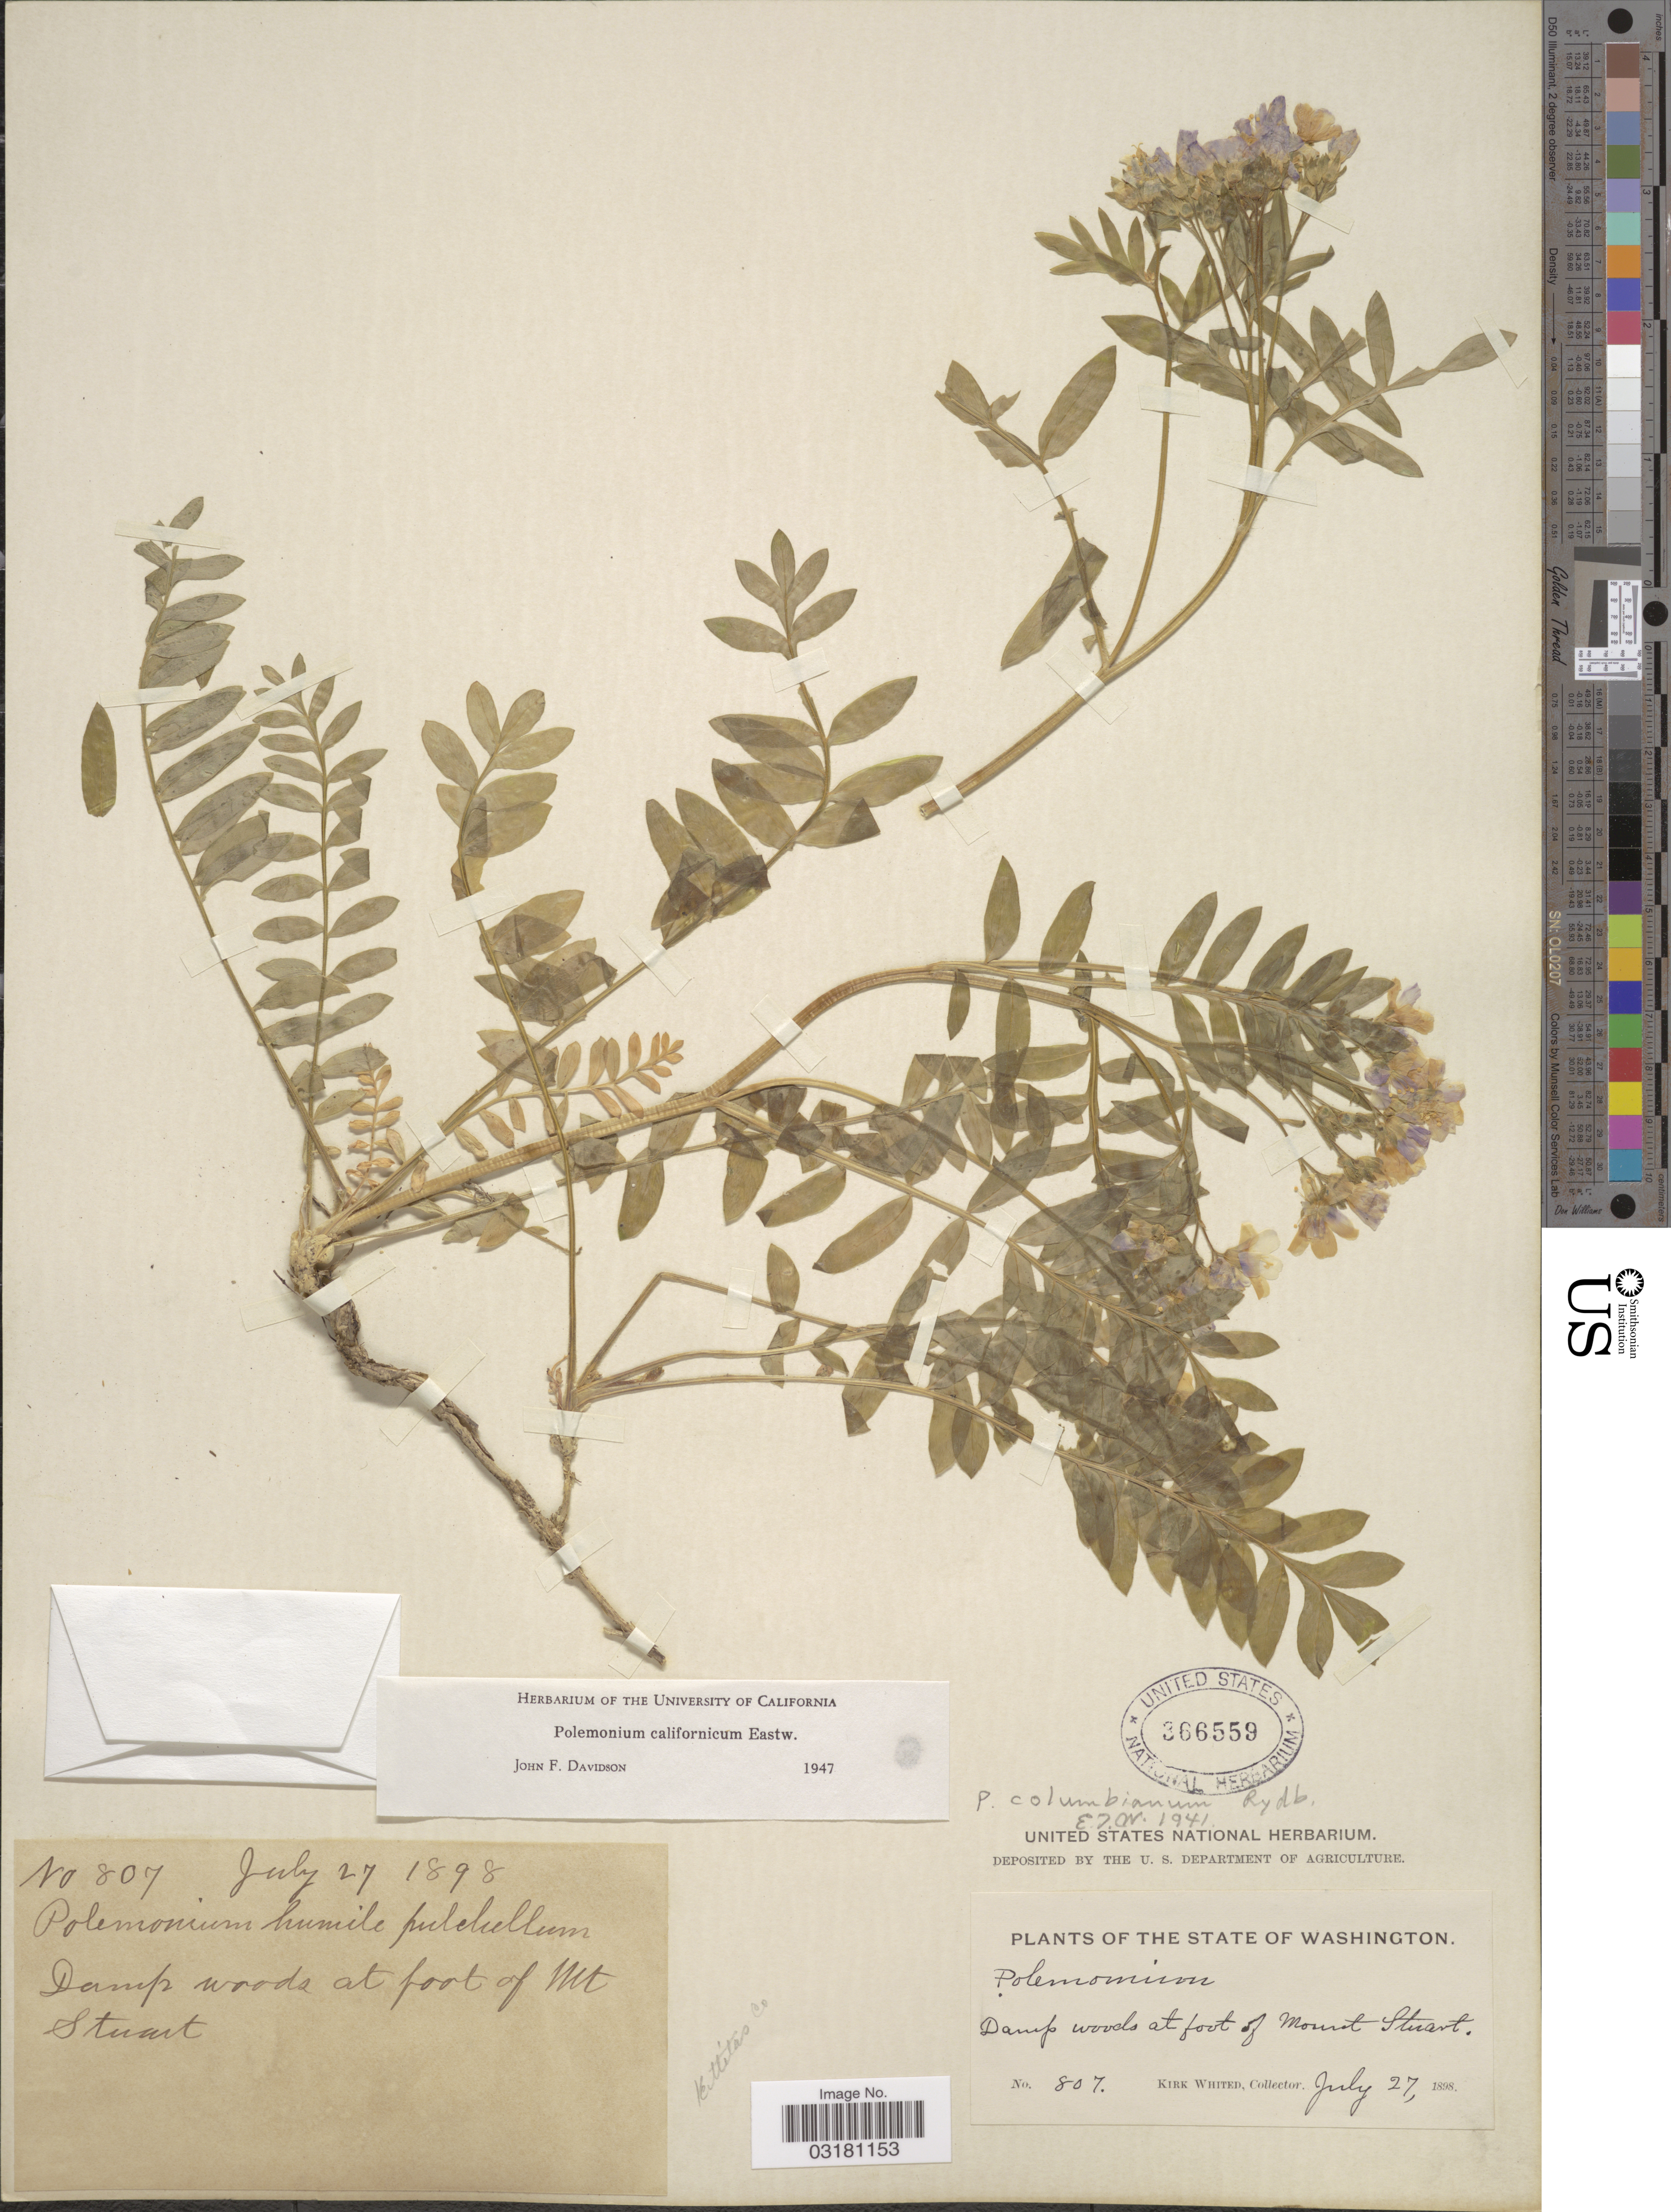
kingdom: Plantae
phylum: Tracheophyta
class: Magnoliopsida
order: Ericales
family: Polemoniaceae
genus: Polemonium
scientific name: Polemonium californicum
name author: Eastw.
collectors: K. Whited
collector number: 807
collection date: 1898-07-27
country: United States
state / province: Washington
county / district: Kittitas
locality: Foot of Mount Stuart. Kittitas Co.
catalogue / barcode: US 366559